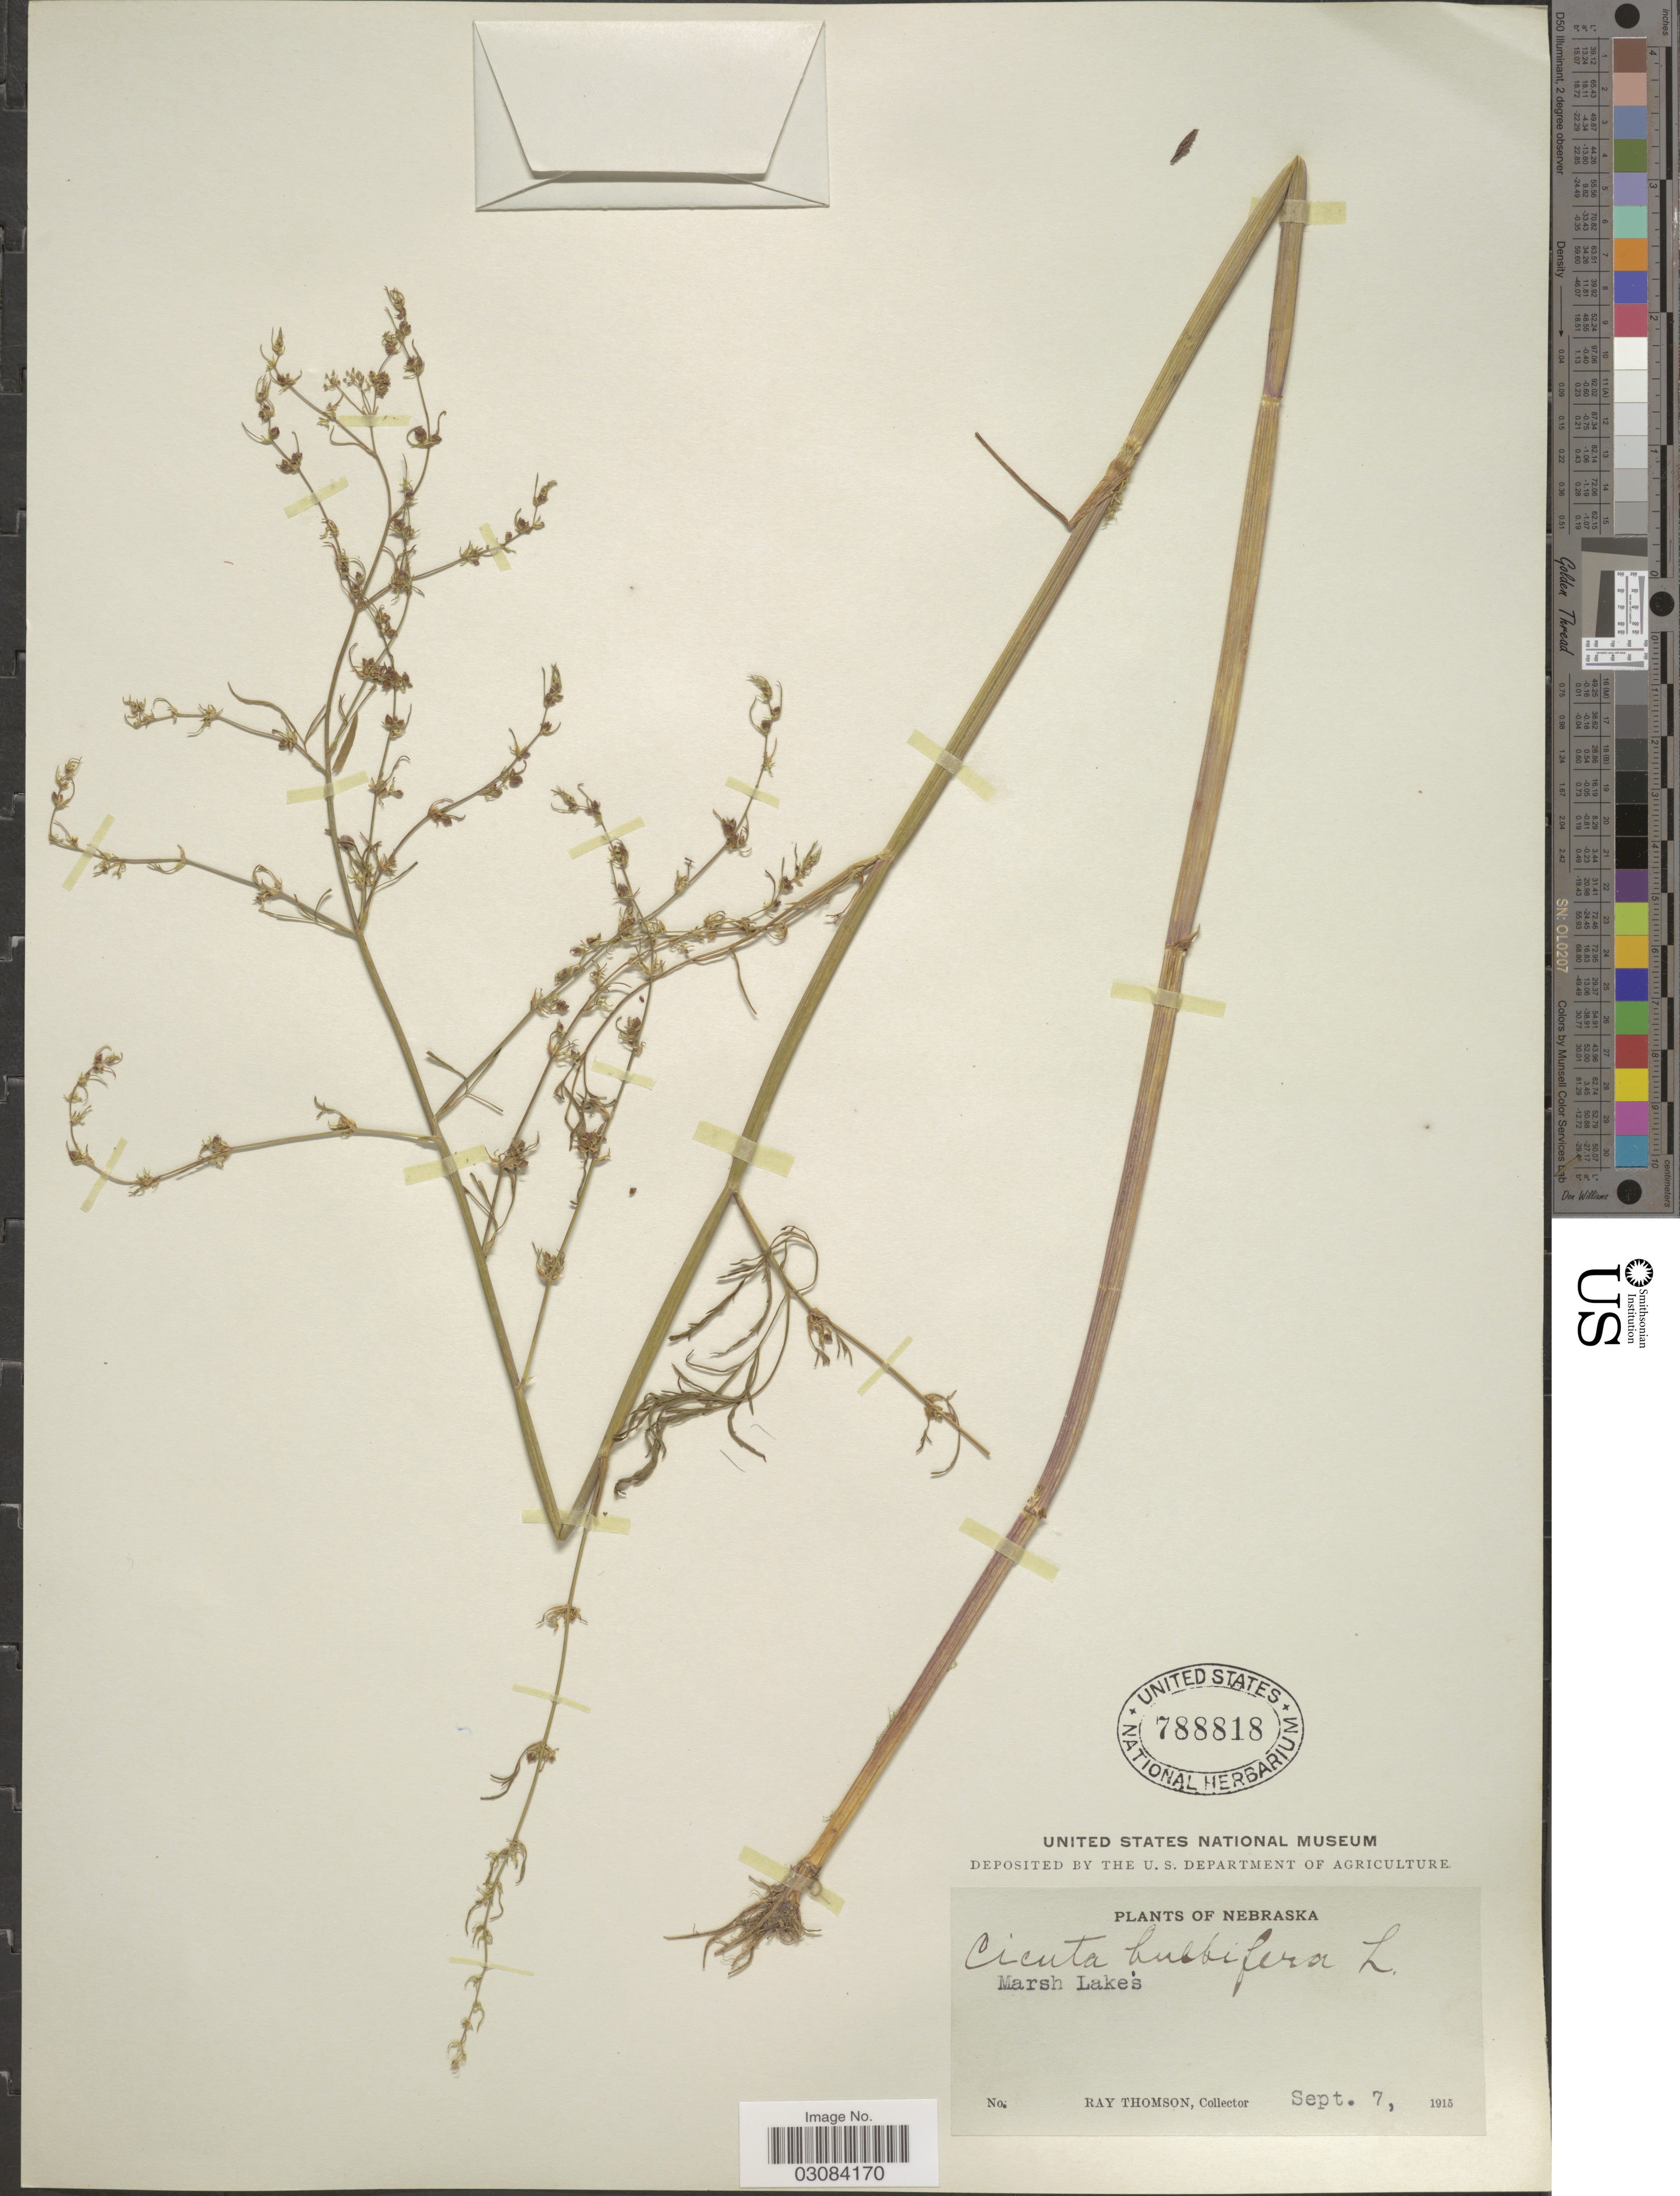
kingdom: Plantae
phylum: Tracheophyta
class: Magnoliopsida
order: Apiales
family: Apiaceae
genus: Cicuta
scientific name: Cicuta bulbifera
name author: L.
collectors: R. Thomson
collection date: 1915-09-07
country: United States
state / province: Nebraska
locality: Marsh Lakes.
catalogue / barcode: US 788818